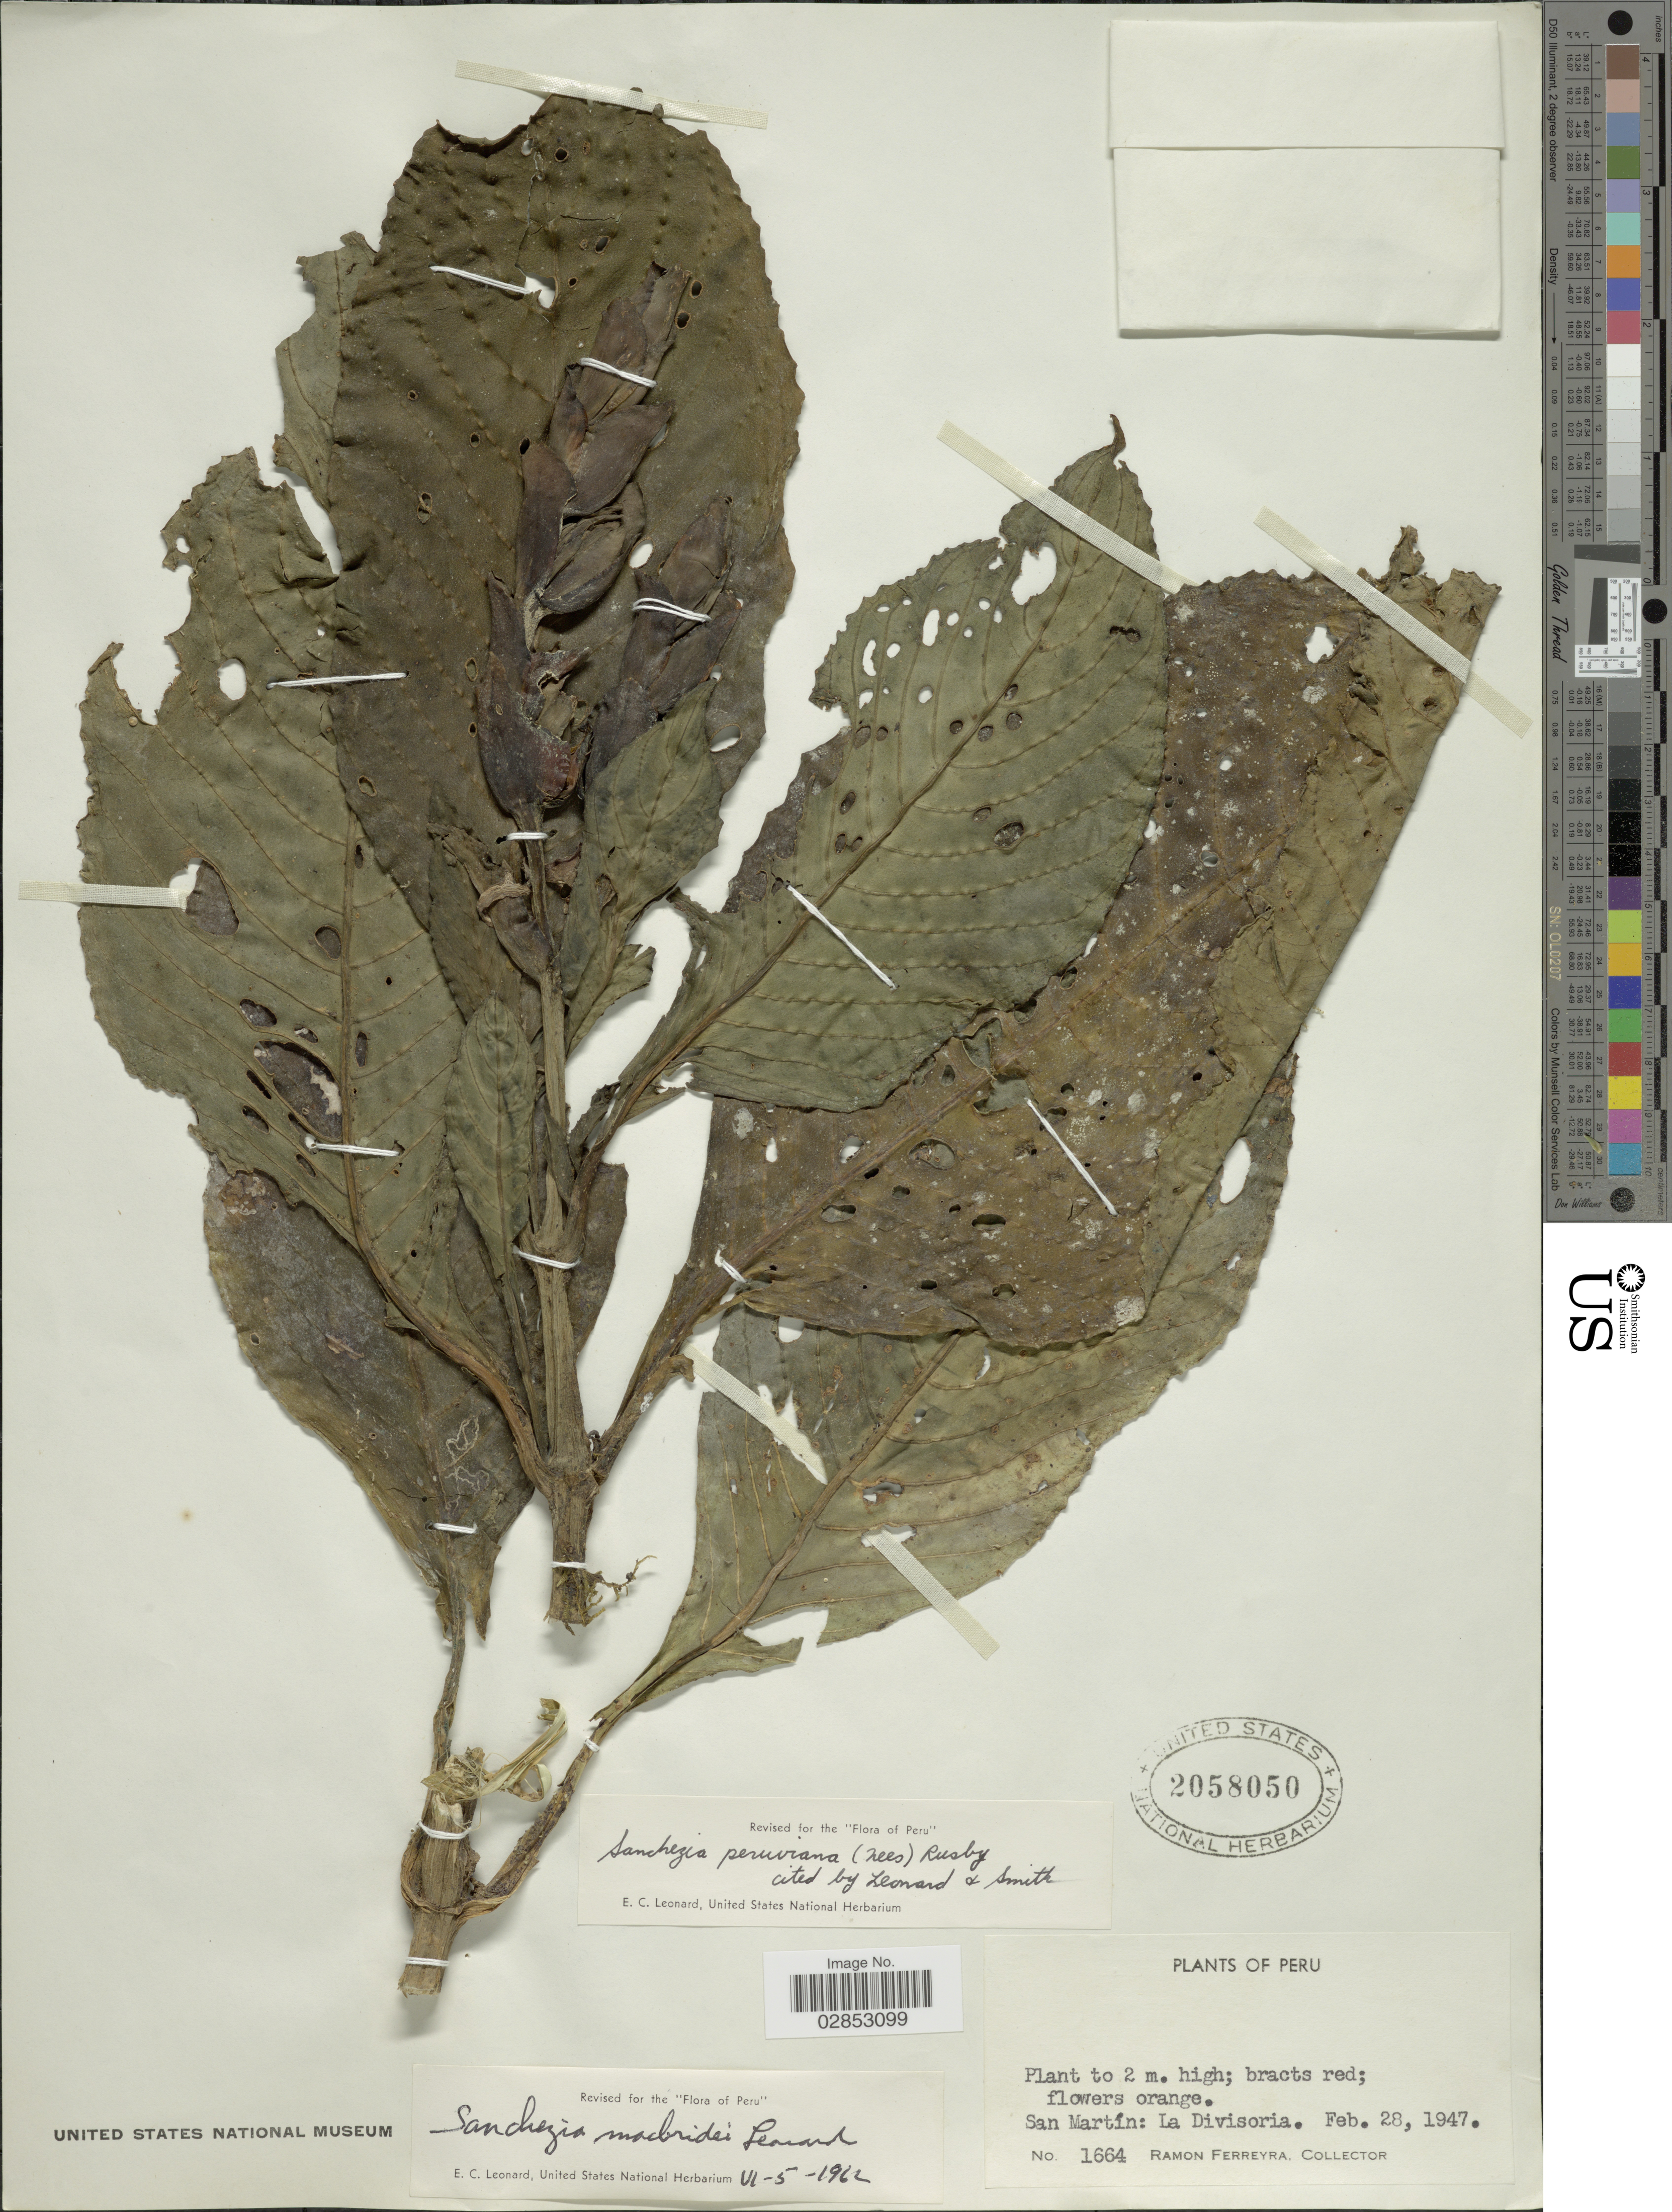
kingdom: Plantae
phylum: Tracheophyta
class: Magnoliopsida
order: Lamiales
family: Acanthaceae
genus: Sanchezia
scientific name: Sanchezia oblonga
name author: Ruiz & Pav.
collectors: R. A. Ferreyra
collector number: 1664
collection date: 1947-02-28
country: Peru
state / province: San Martín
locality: La Divisoria.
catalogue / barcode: US 2058050